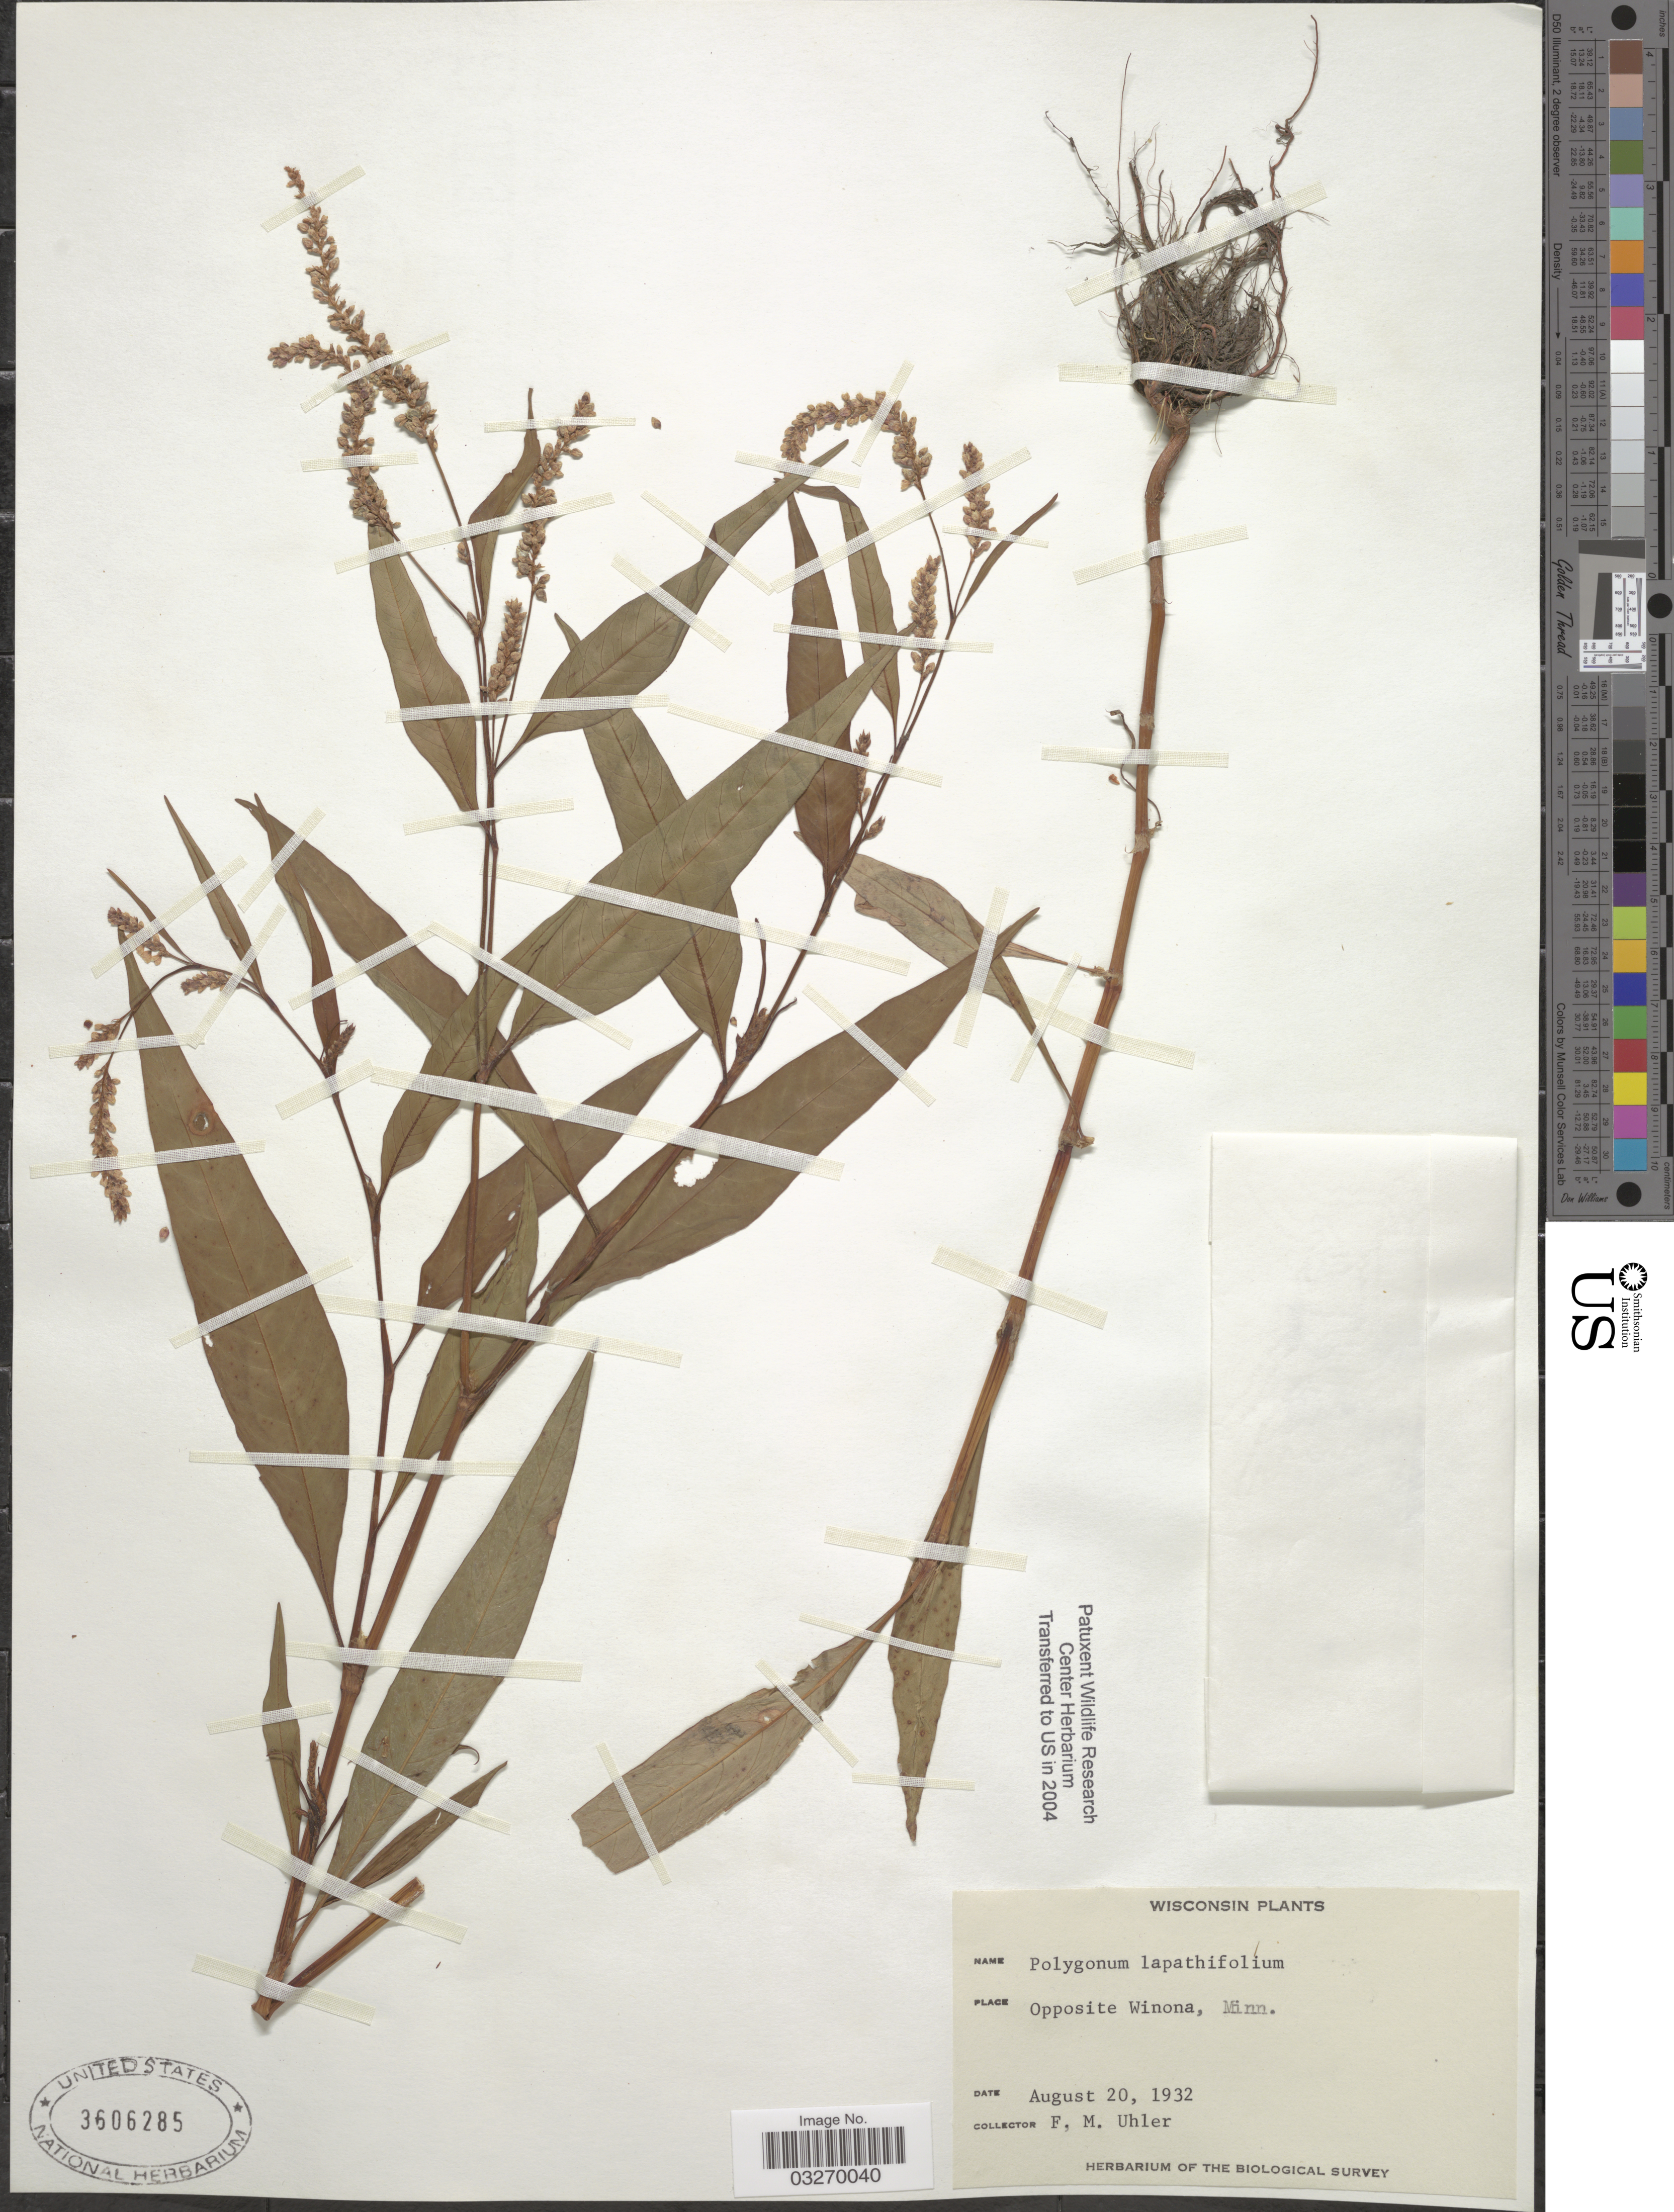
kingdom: Plantae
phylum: Tracheophyta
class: Magnoliopsida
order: Caryophyllales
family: Polygonaceae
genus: Persicaria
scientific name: Persicaria lapathifolia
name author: (L.) Delarbre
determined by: Atha, D. E.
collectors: F. M. Uhler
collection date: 1932-08-20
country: United States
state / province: Minnesota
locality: Opposite Winona.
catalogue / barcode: US 3606285